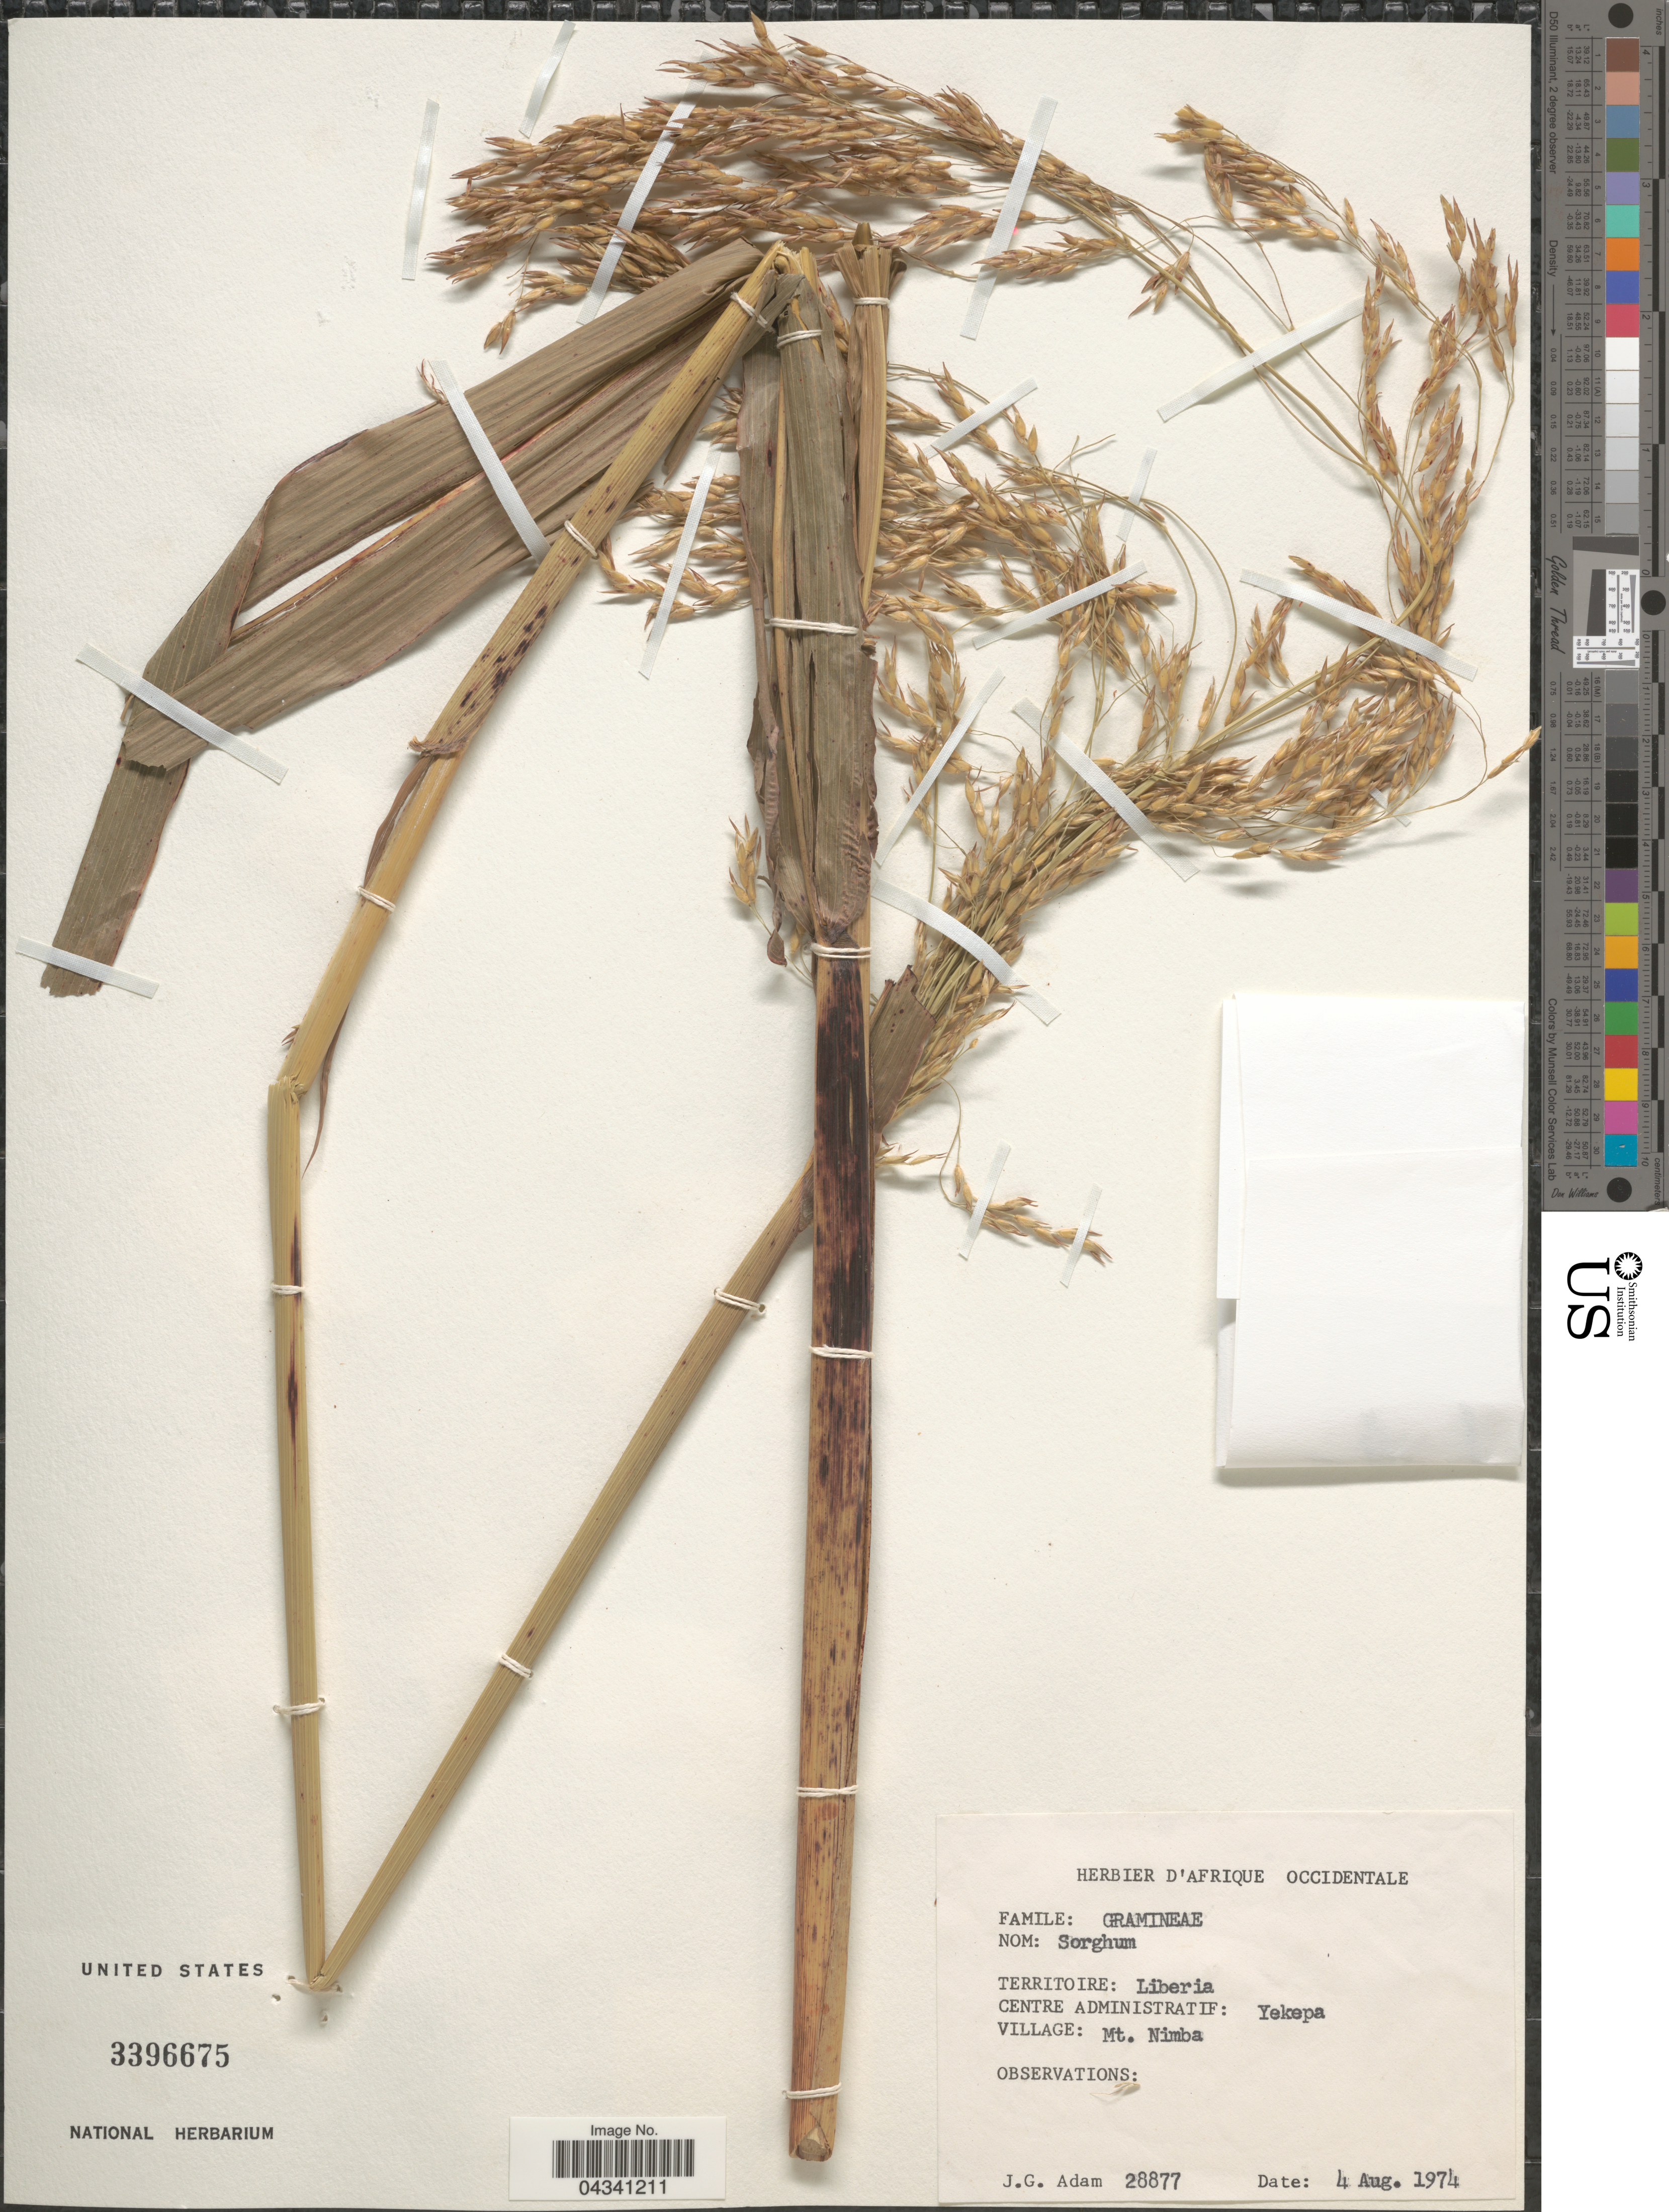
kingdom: Plantae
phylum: Tracheophyta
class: Liliopsida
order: Poales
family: Poaceae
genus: Sorghum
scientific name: Sorghum sp.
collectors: J. Adam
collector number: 28877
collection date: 1974-08-04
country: Liberia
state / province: Nimba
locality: Territoire: Liberia. Centre Administratif: Yekepa. Village: Mt. Nimba.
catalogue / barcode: US 3396675